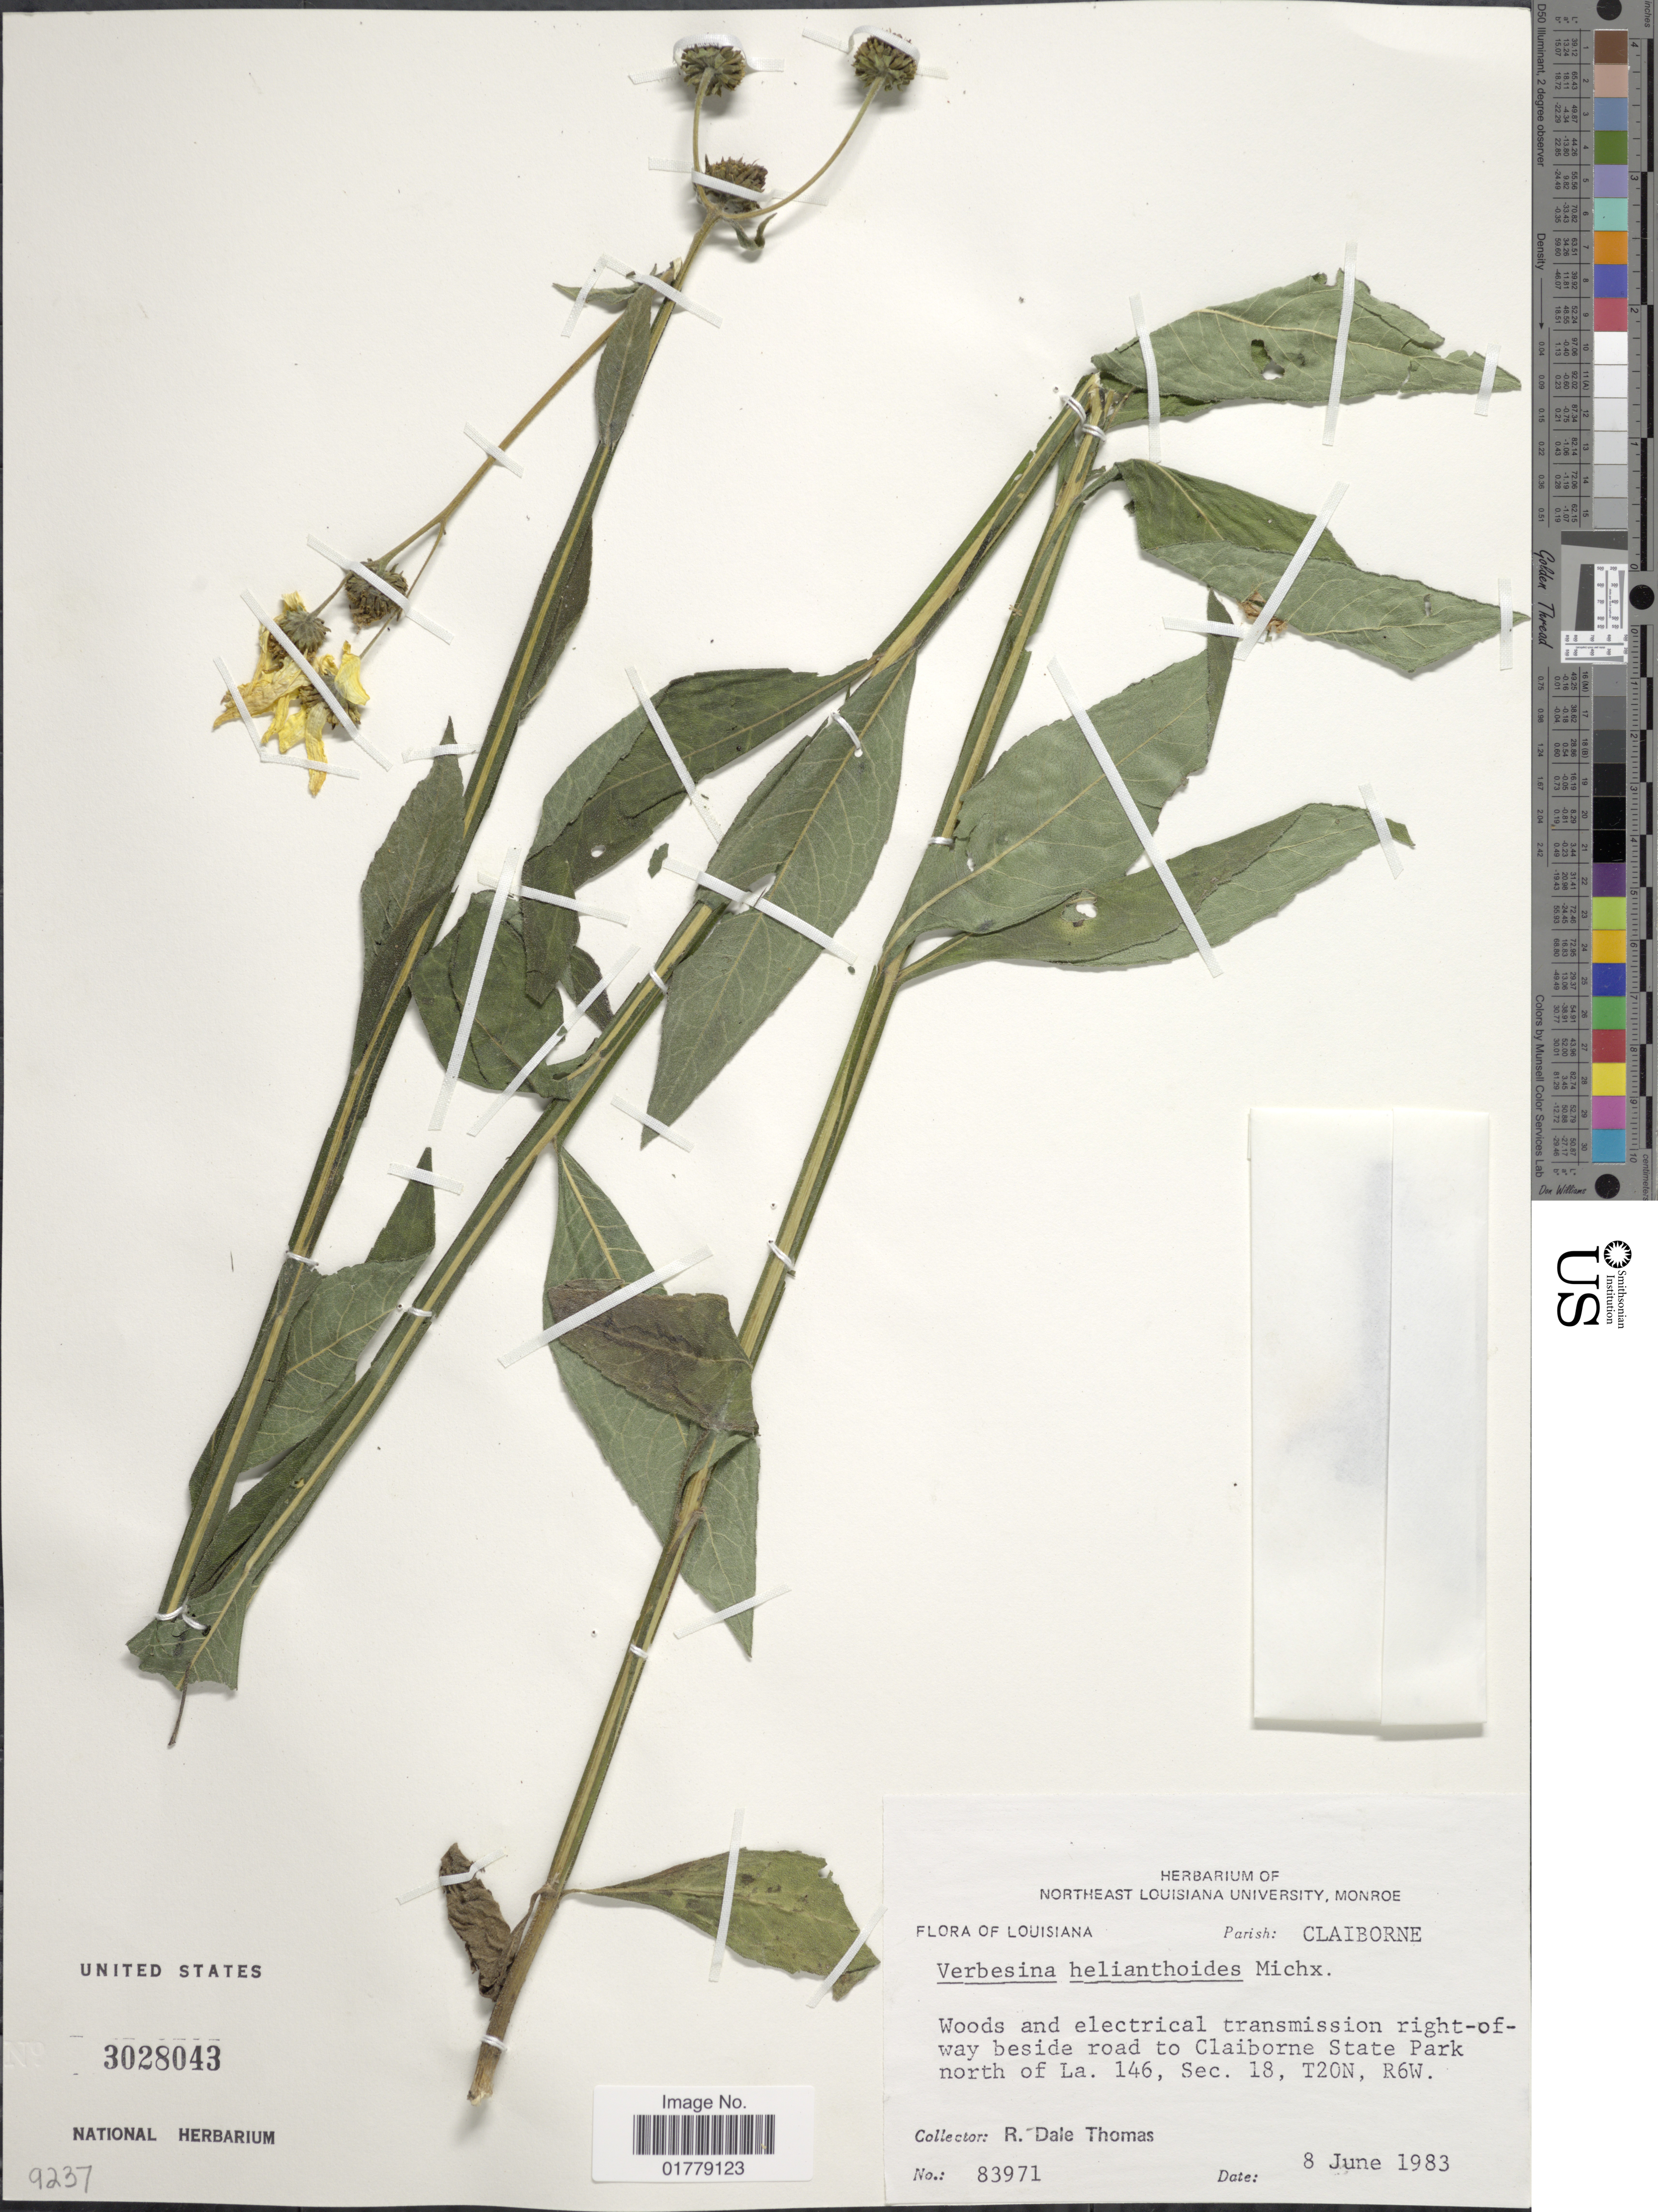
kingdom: Plantae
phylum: Tracheophyta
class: Magnoliopsida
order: Asterales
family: Asteraceae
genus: Verbesina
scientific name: Verbesina helianthoides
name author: Hook. & Arn. in Hook.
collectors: R. Thomas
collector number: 83971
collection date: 1983-06-08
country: United States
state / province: Louisiana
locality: Louisiana. Parish: Claiborne. Woods and electrical transmission right-of-way beside road to Claiborne State Park north of La. 146, Sec. 18, T20N, R6W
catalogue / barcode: US 3028043